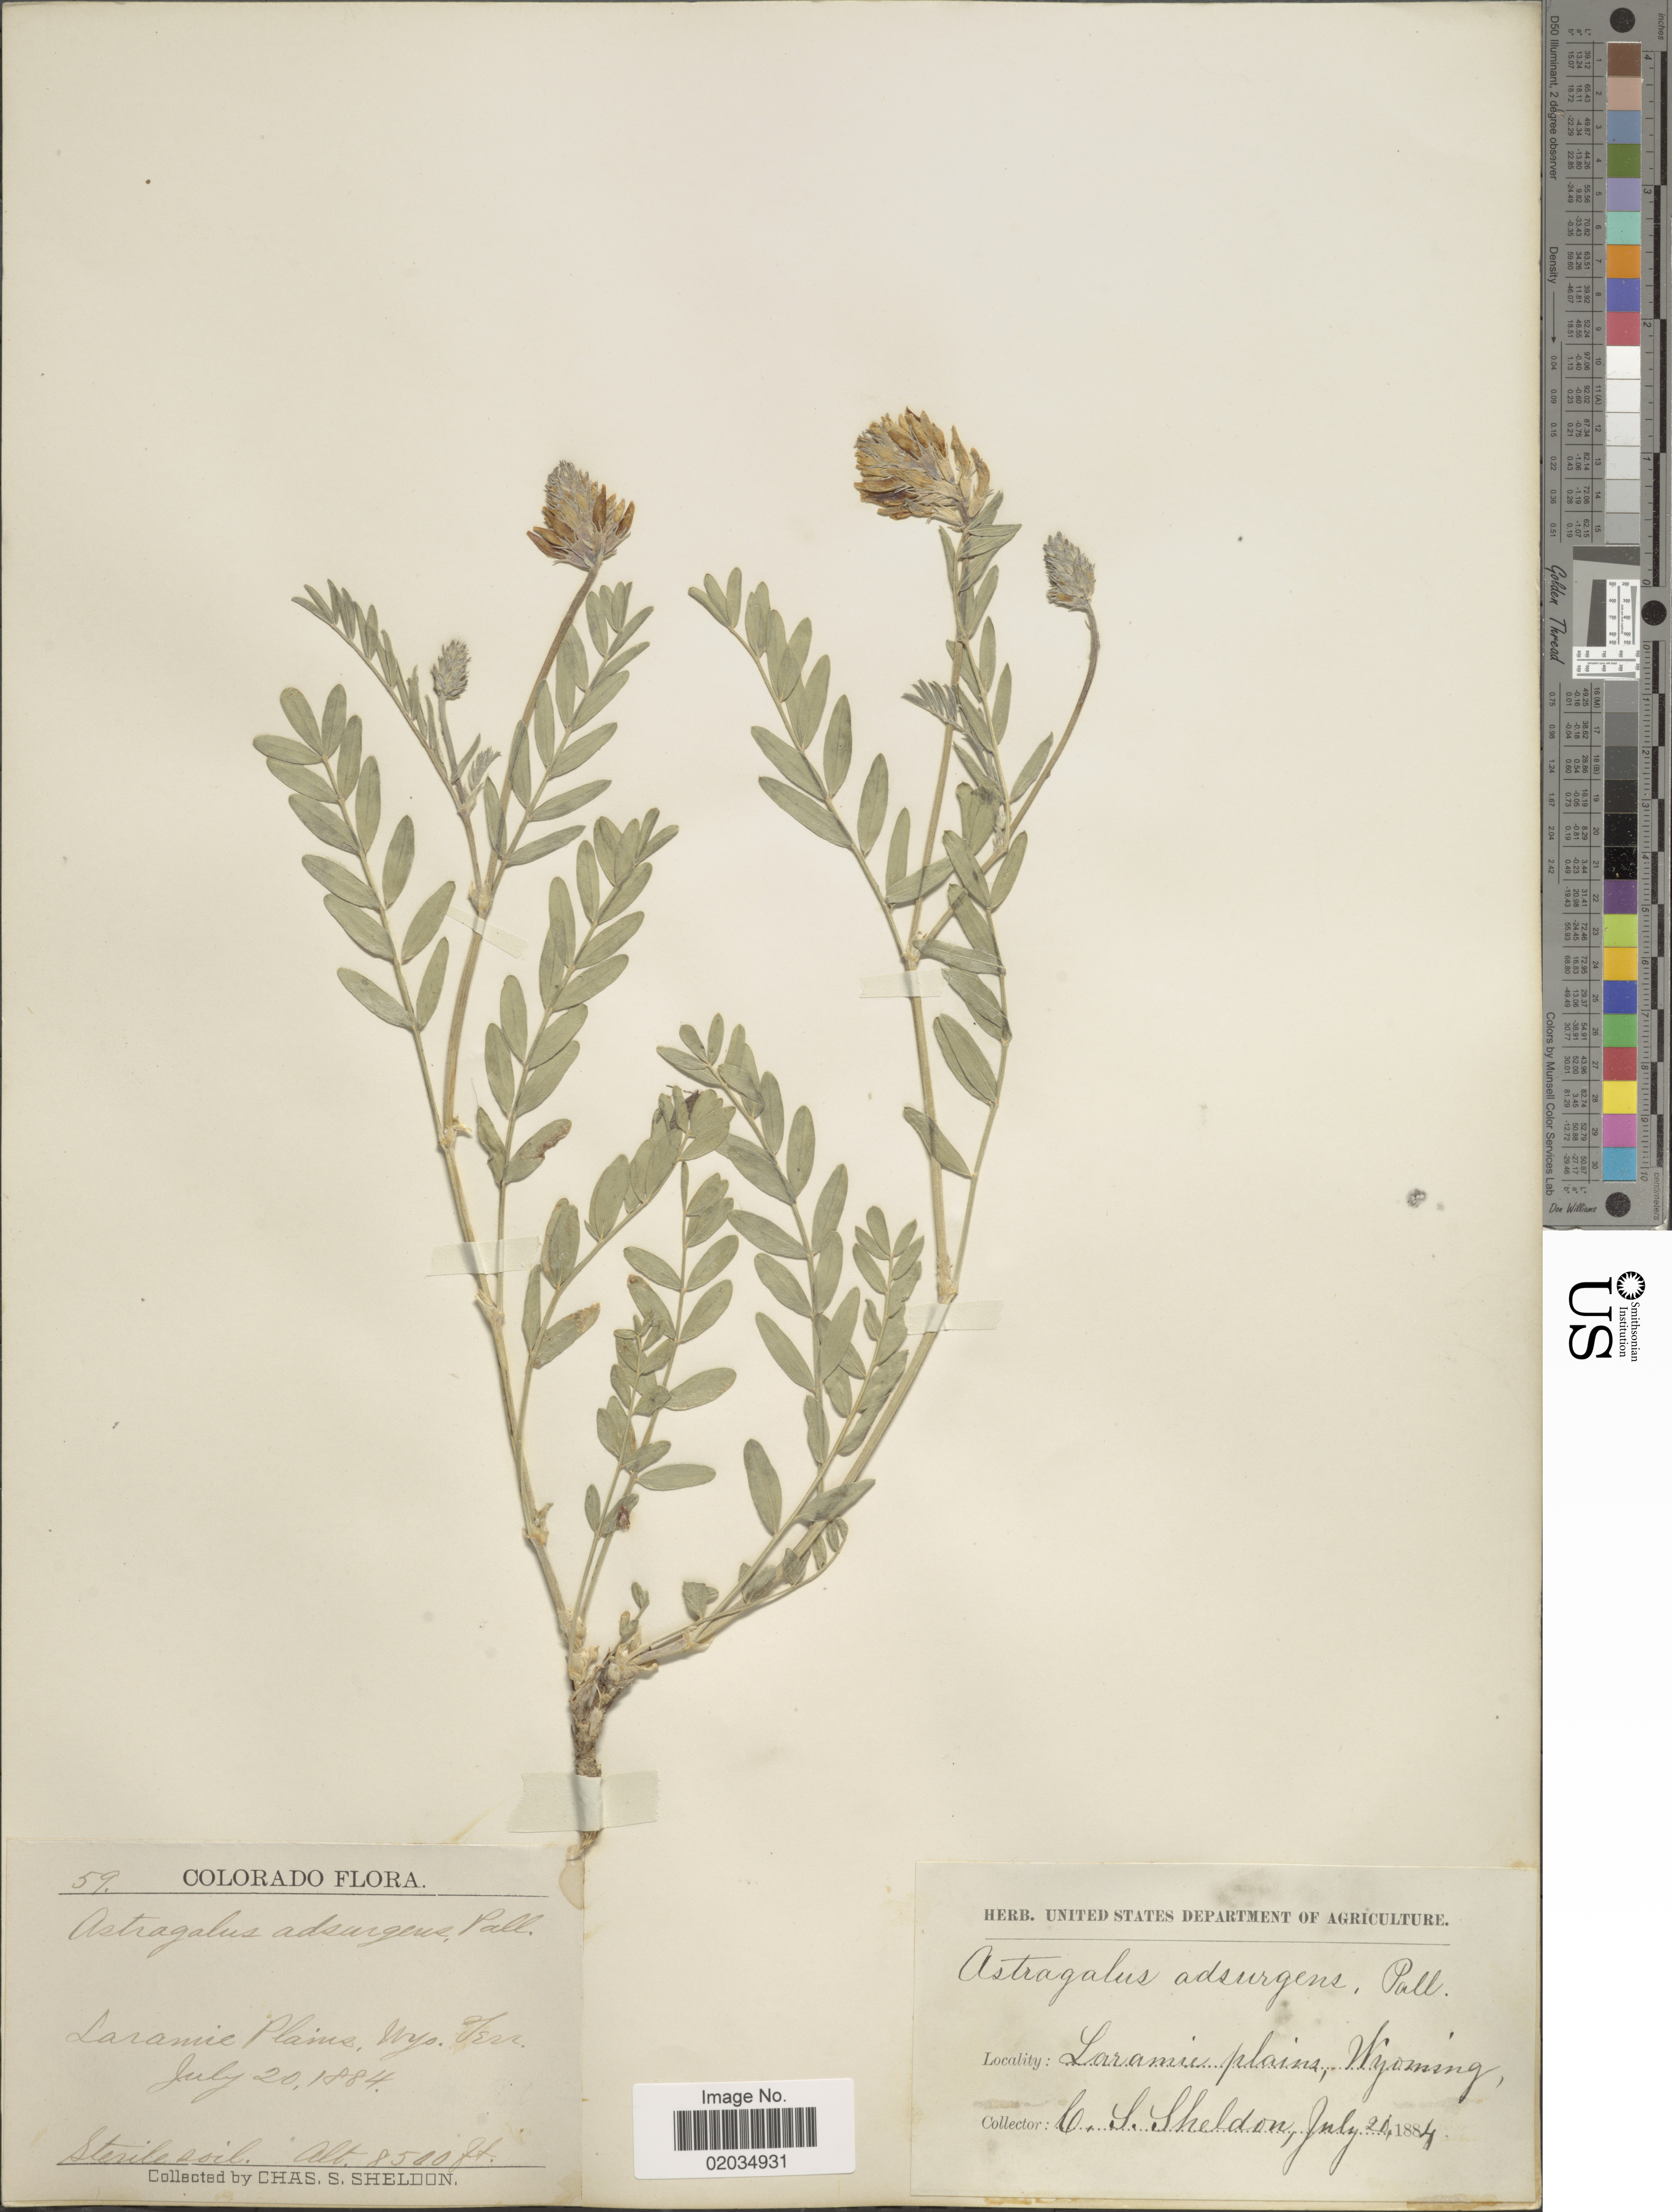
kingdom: Plantae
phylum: Tracheophyta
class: Magnoliopsida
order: Fabales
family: Fabaceae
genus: Astragalus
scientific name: Astragalus striatus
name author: Nutt.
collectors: C. S. Sheldon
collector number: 59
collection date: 1884-07-20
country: United States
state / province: Wyoming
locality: Laramie plains, Wyo. Terr.